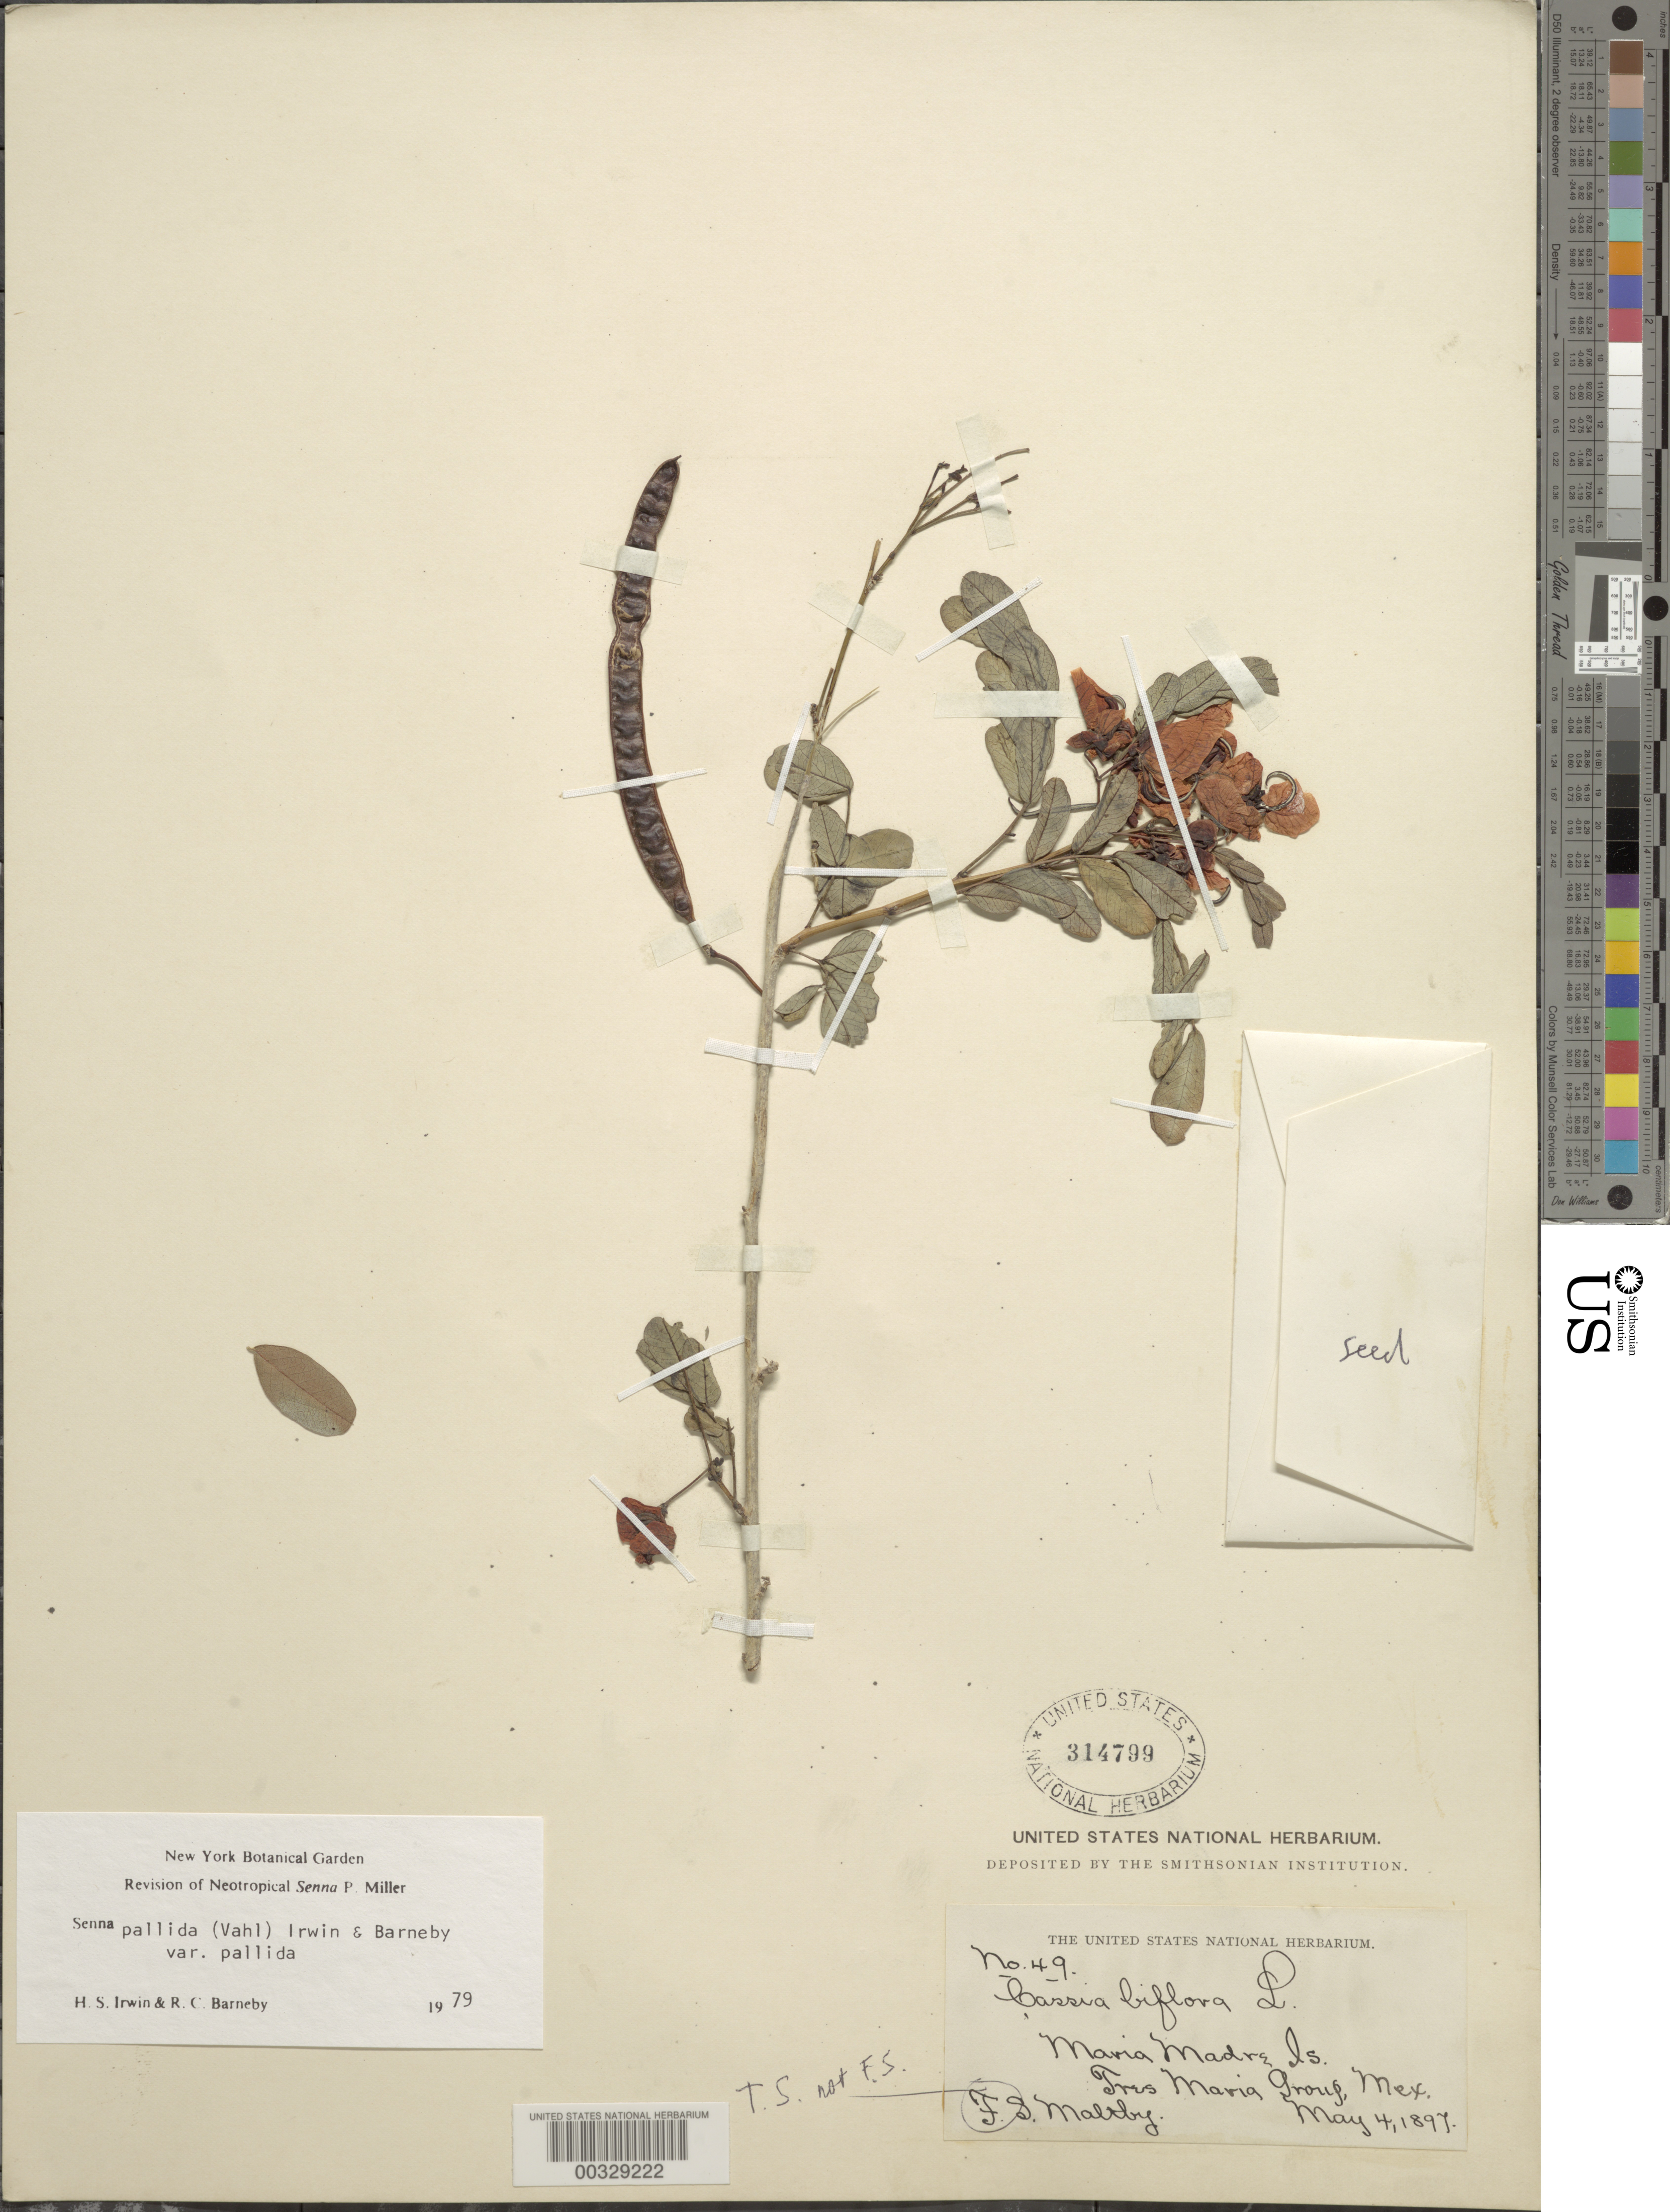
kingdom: Plantae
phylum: Tracheophyta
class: Magnoliopsida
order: Fabales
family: Fabaceae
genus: Senna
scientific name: Senna pallida var. pallida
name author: (Vahl) H.S. Irwin & Barneby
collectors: T. S. Maltby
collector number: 49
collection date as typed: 04 May 1897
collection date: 1897-05-04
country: Mexico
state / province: Nayarit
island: Maria Madre Island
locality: Maria madre, tres marias islands [Tres Marias Is.]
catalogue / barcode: US 314799